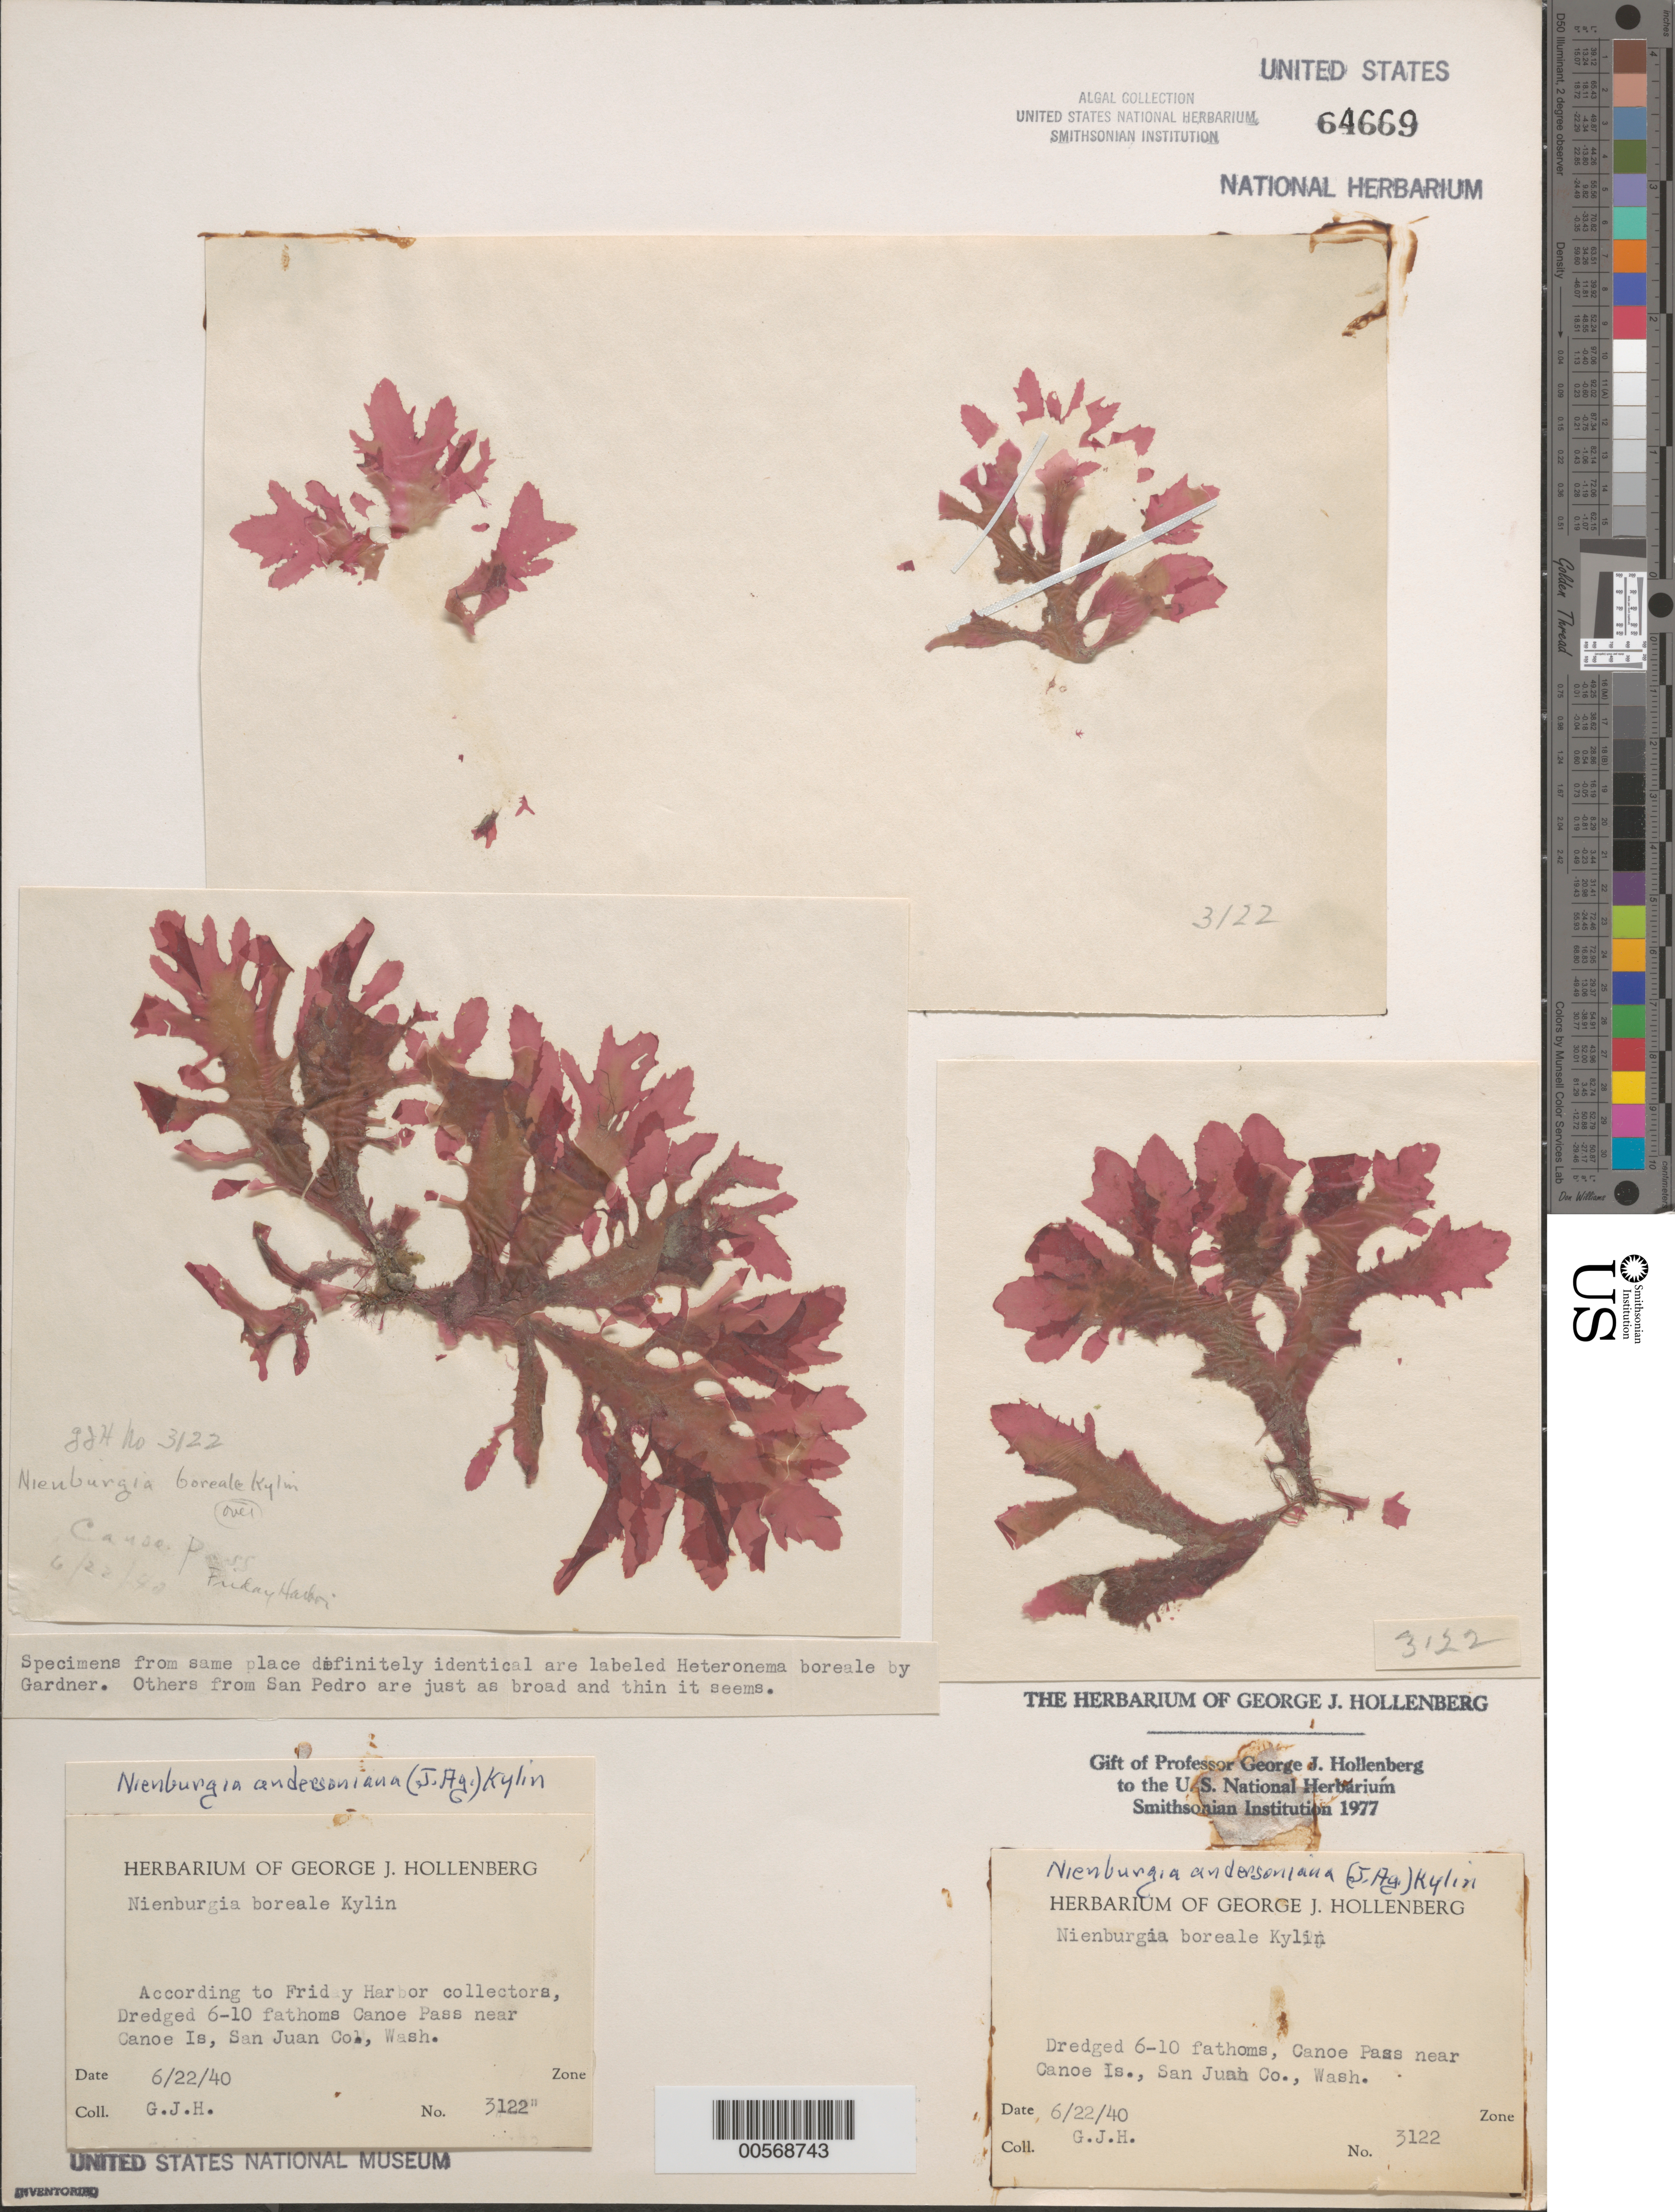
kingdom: Plantae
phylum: Rhodophyta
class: Florideophyceae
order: Ceramiales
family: Delesseriaceae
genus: Nienburgia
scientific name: Nienburgia andersoniana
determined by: Hollenberg, George J.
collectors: G. Hollenberg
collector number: GJH 3122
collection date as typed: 22 Jun 1940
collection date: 1940-06-22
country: United States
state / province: Washington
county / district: San Juan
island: San Juan Islands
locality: Canoe Pass, near Canoe Island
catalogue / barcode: US 64669